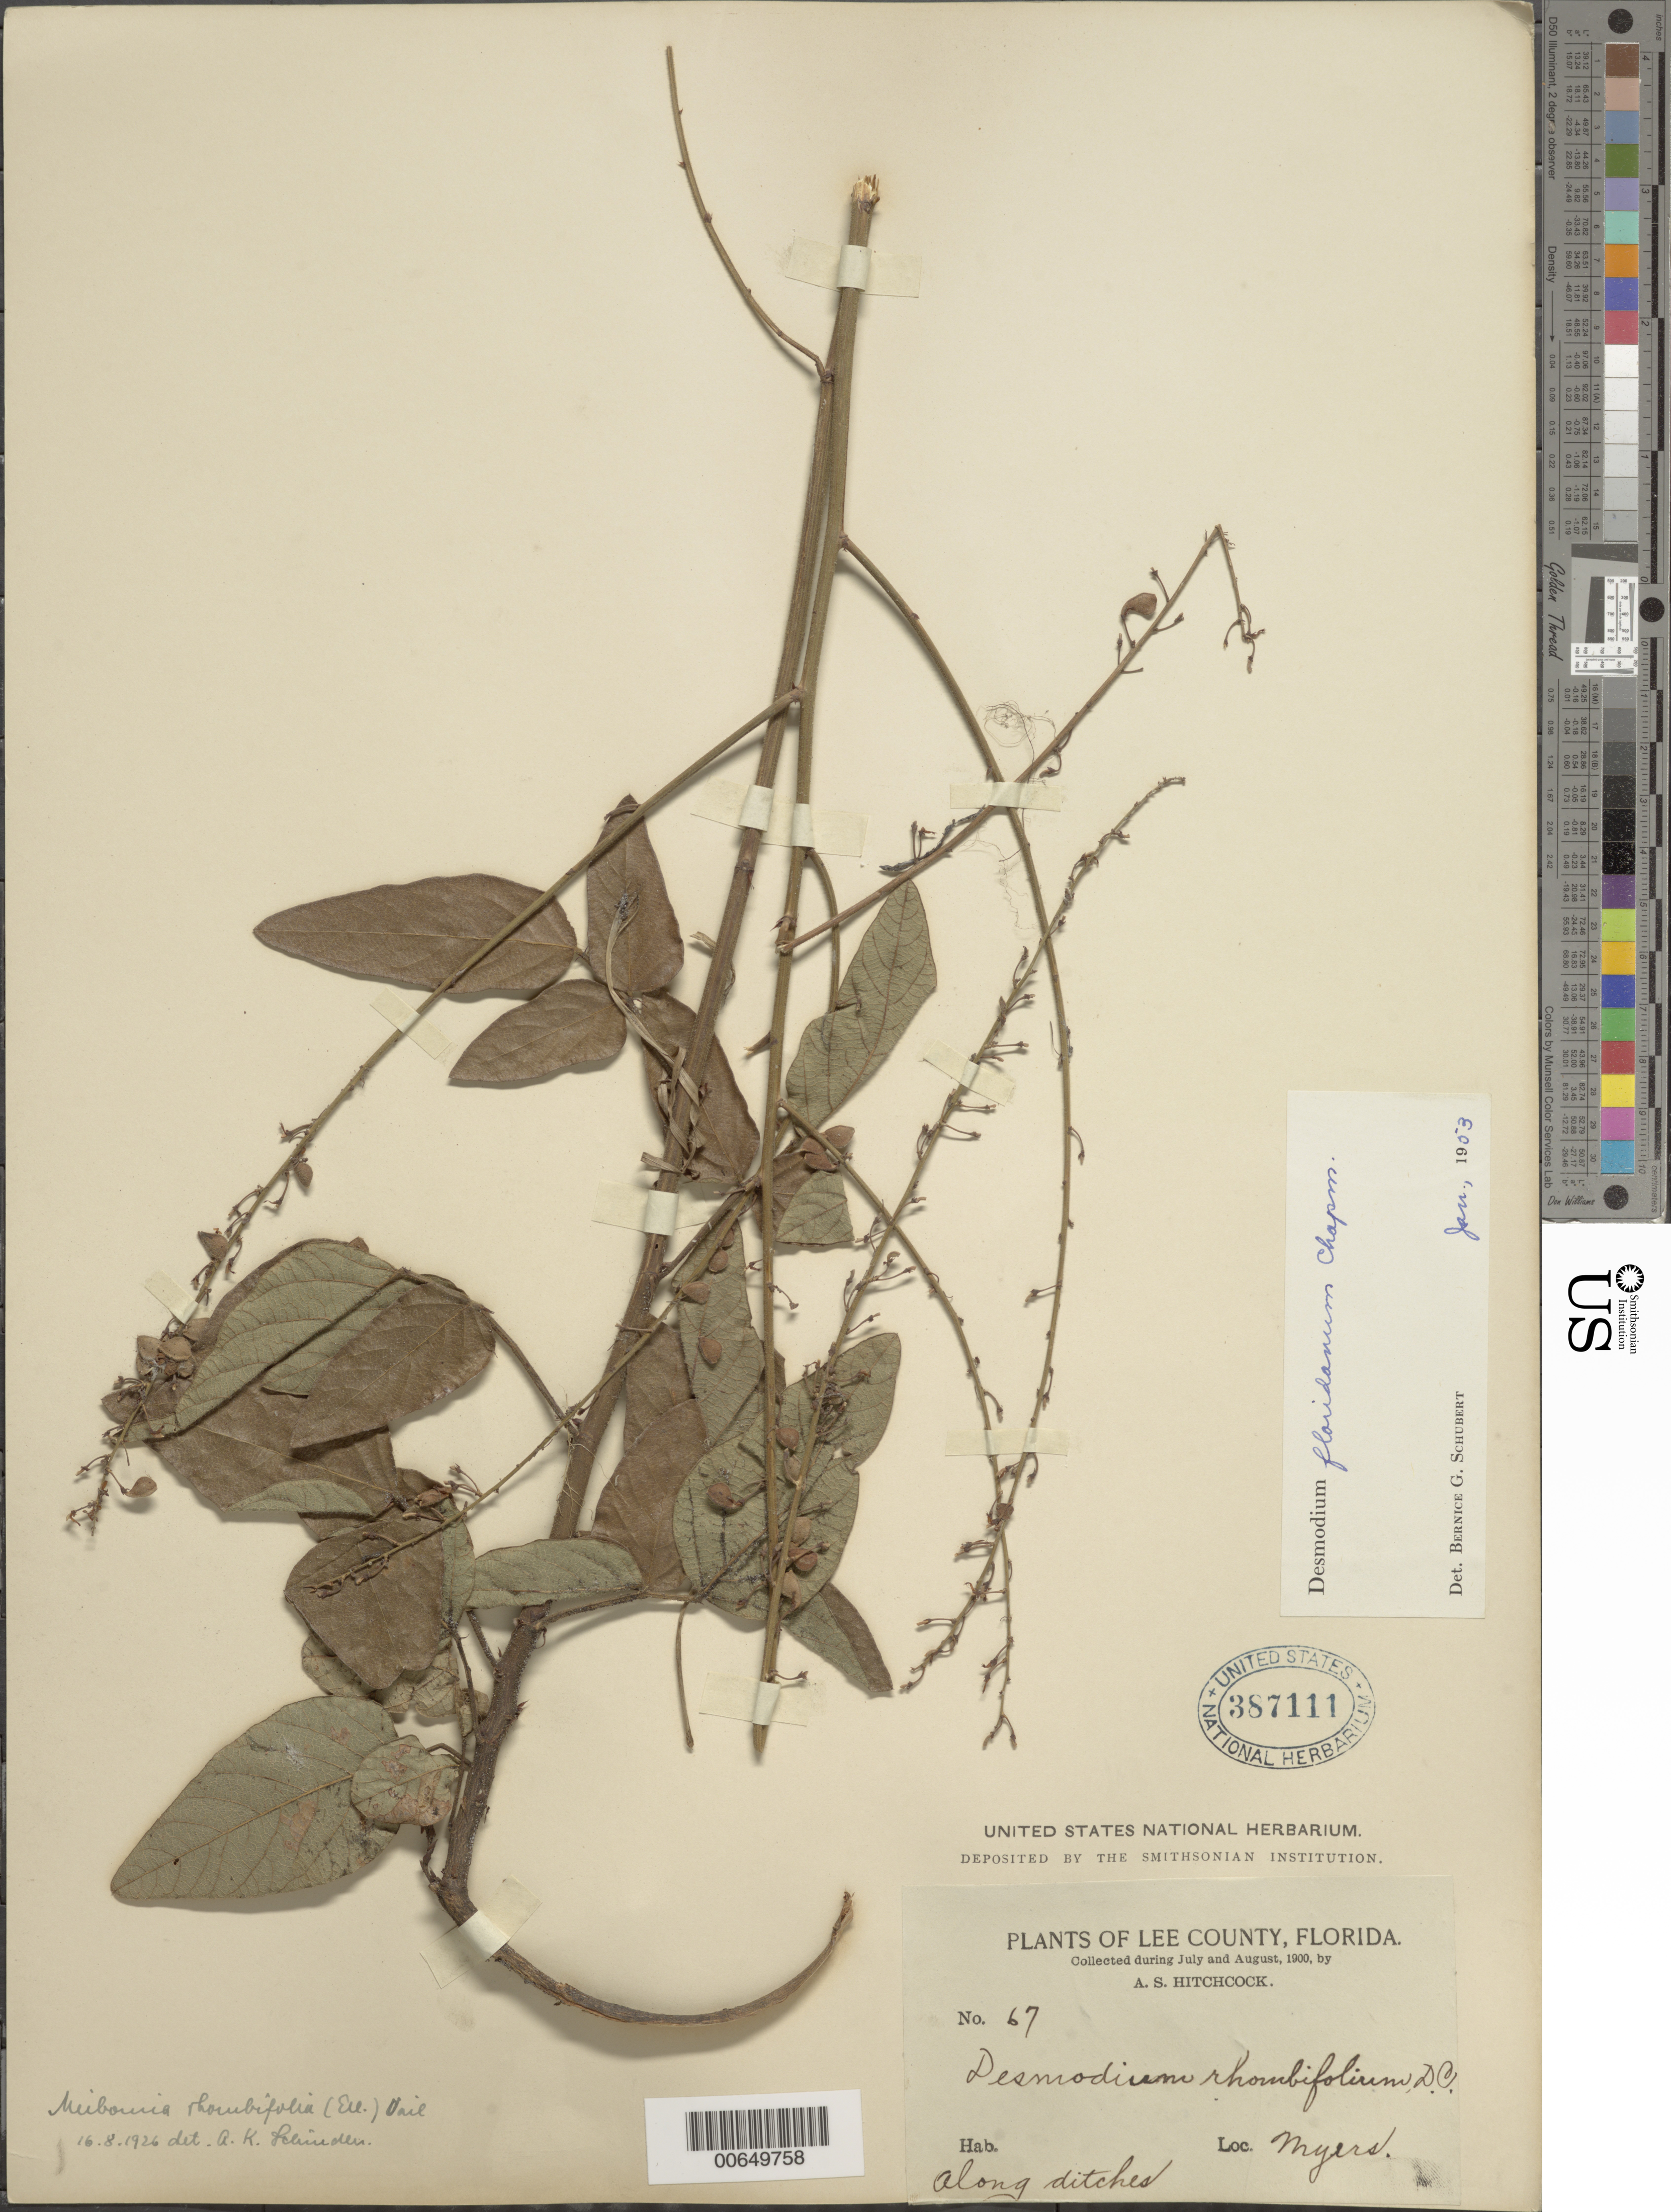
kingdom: Plantae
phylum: Tracheophyta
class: Magnoliopsida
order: Fabales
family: Fabaceae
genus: Desmodium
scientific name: Desmodium floridanum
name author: Chapm.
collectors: A. S. Hitchcock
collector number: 67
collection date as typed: Jul 1900 to -- Aug 1900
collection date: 1900-07/1900-08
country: United States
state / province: Florida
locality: Myers.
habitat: Along ditches.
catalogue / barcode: US 387111